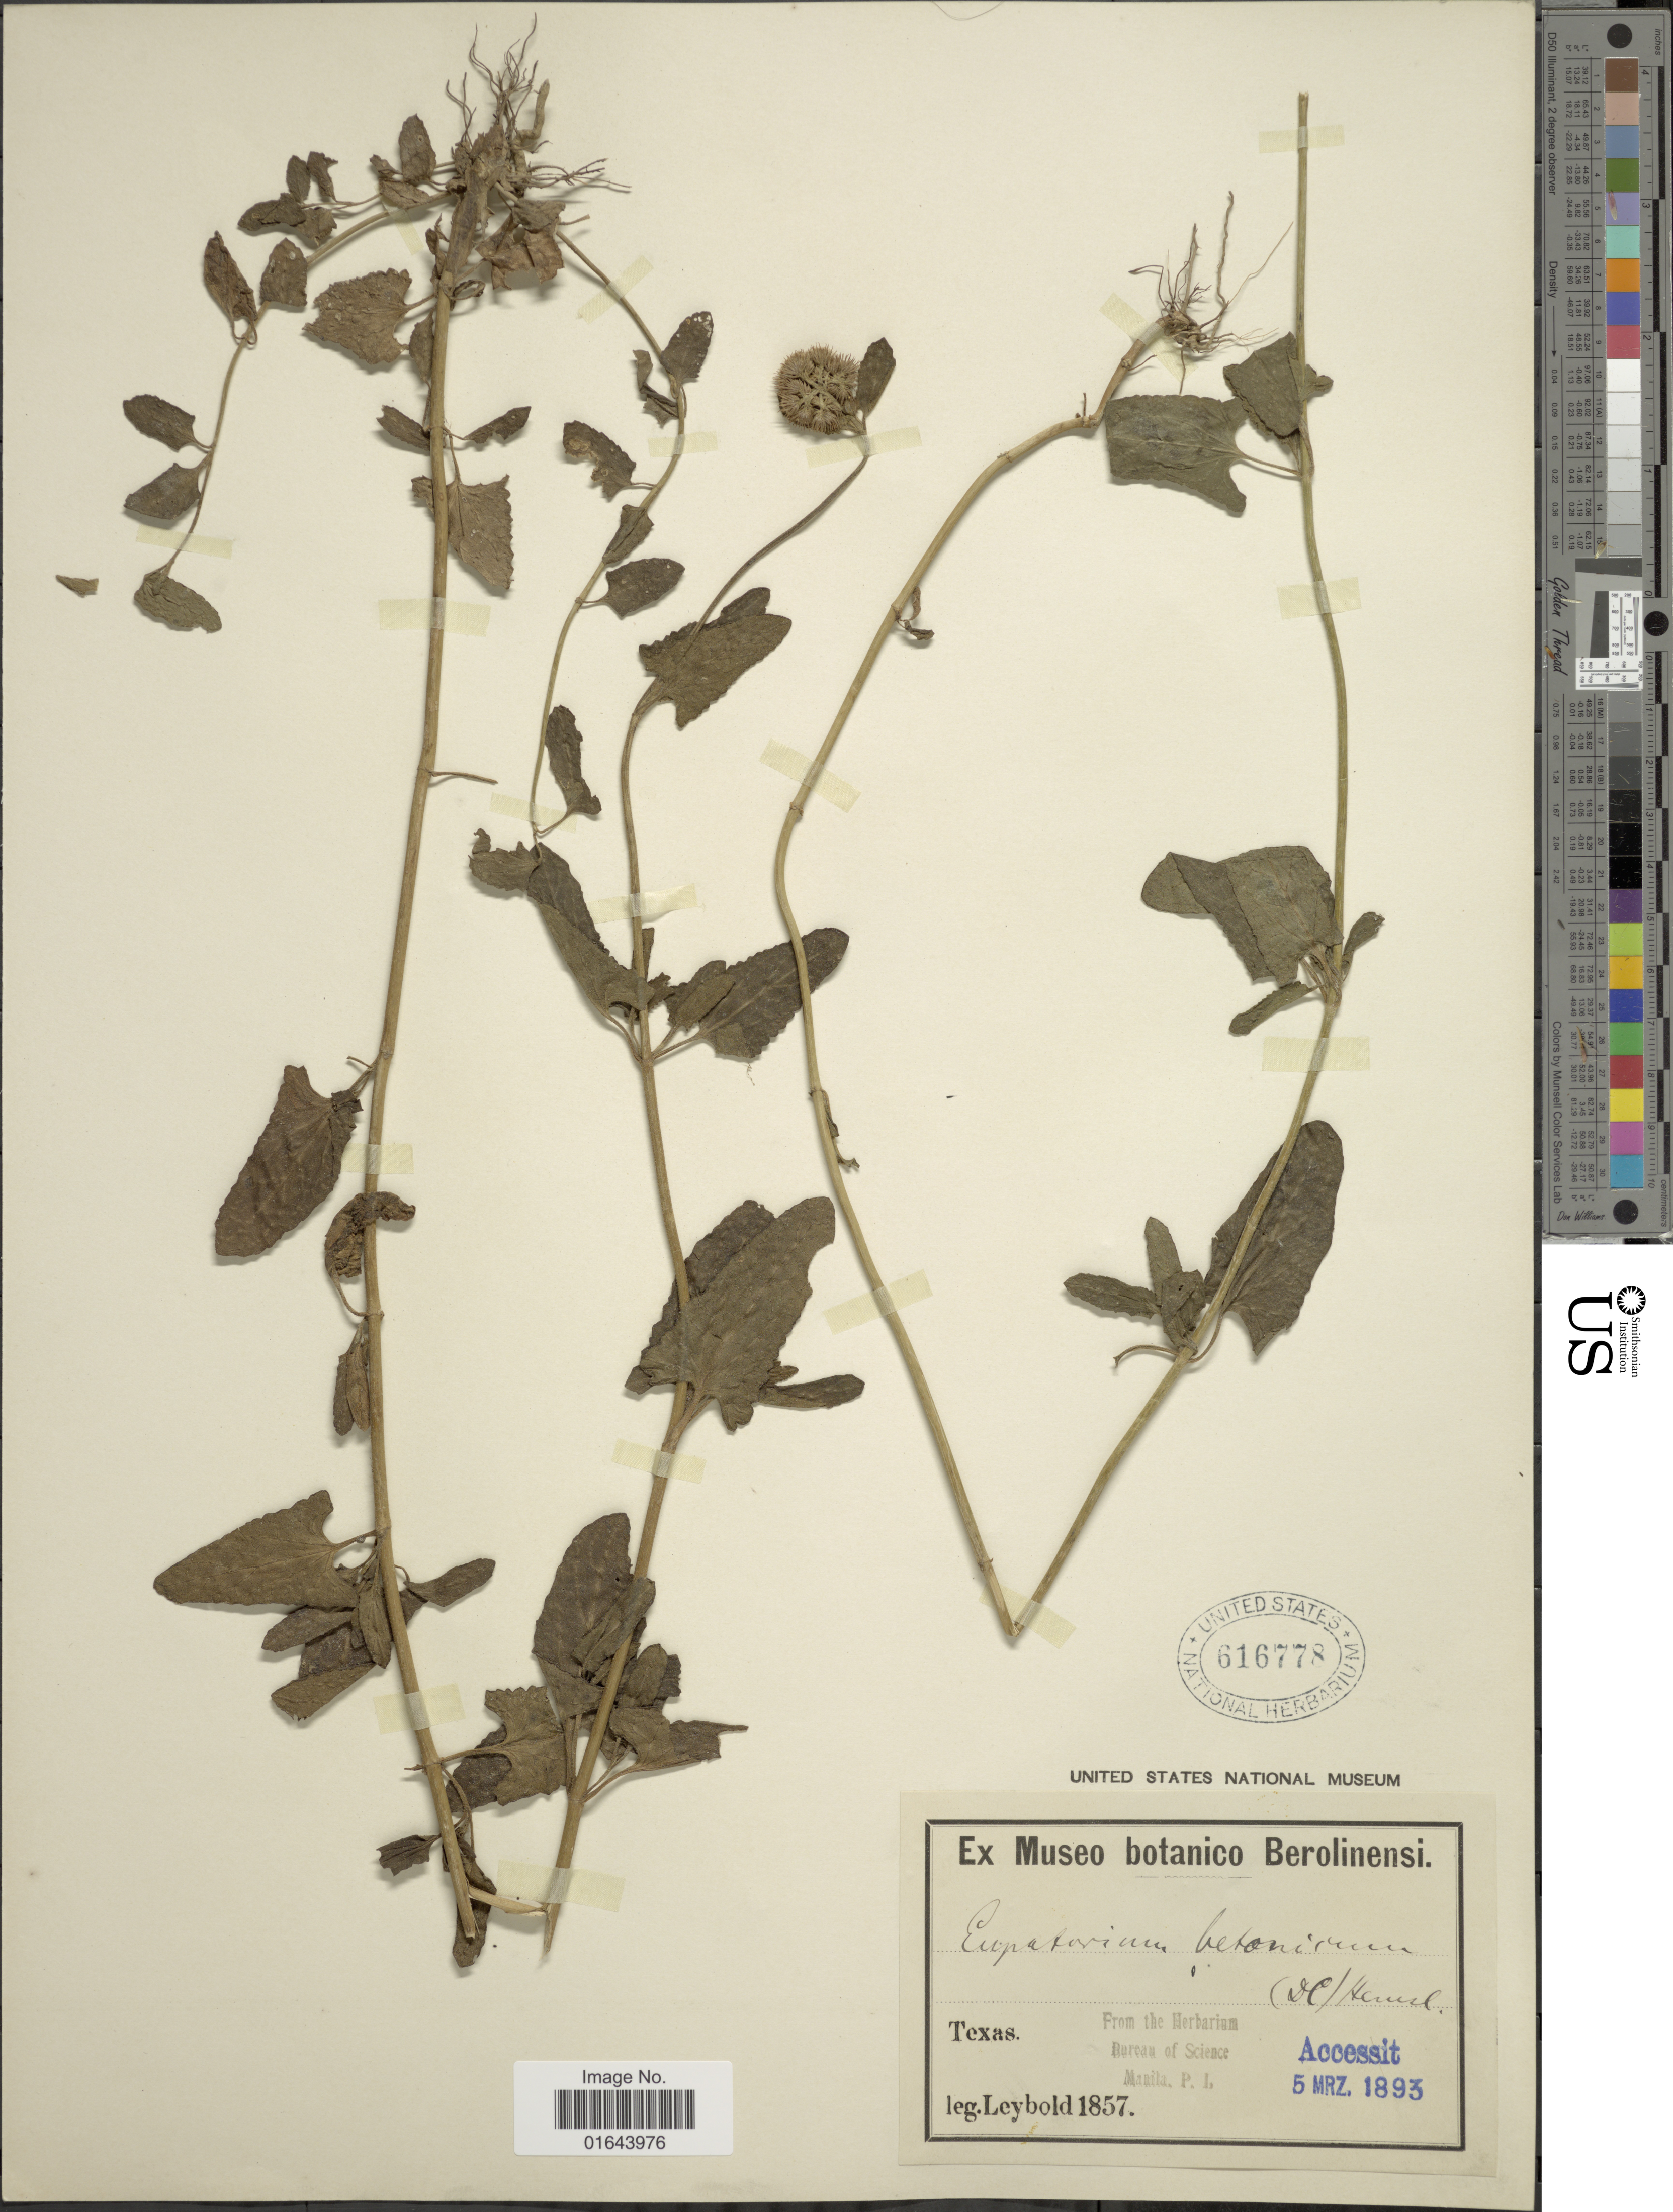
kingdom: Plantae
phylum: Tracheophyta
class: Magnoliopsida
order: Asterales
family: Asteraceae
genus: Conoclinium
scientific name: Conoclinium betonicifolium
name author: (Mill.) R.M. King & H. Rob.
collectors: F. Leybold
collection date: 1893-03-05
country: United States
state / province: Texas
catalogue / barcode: US 616778